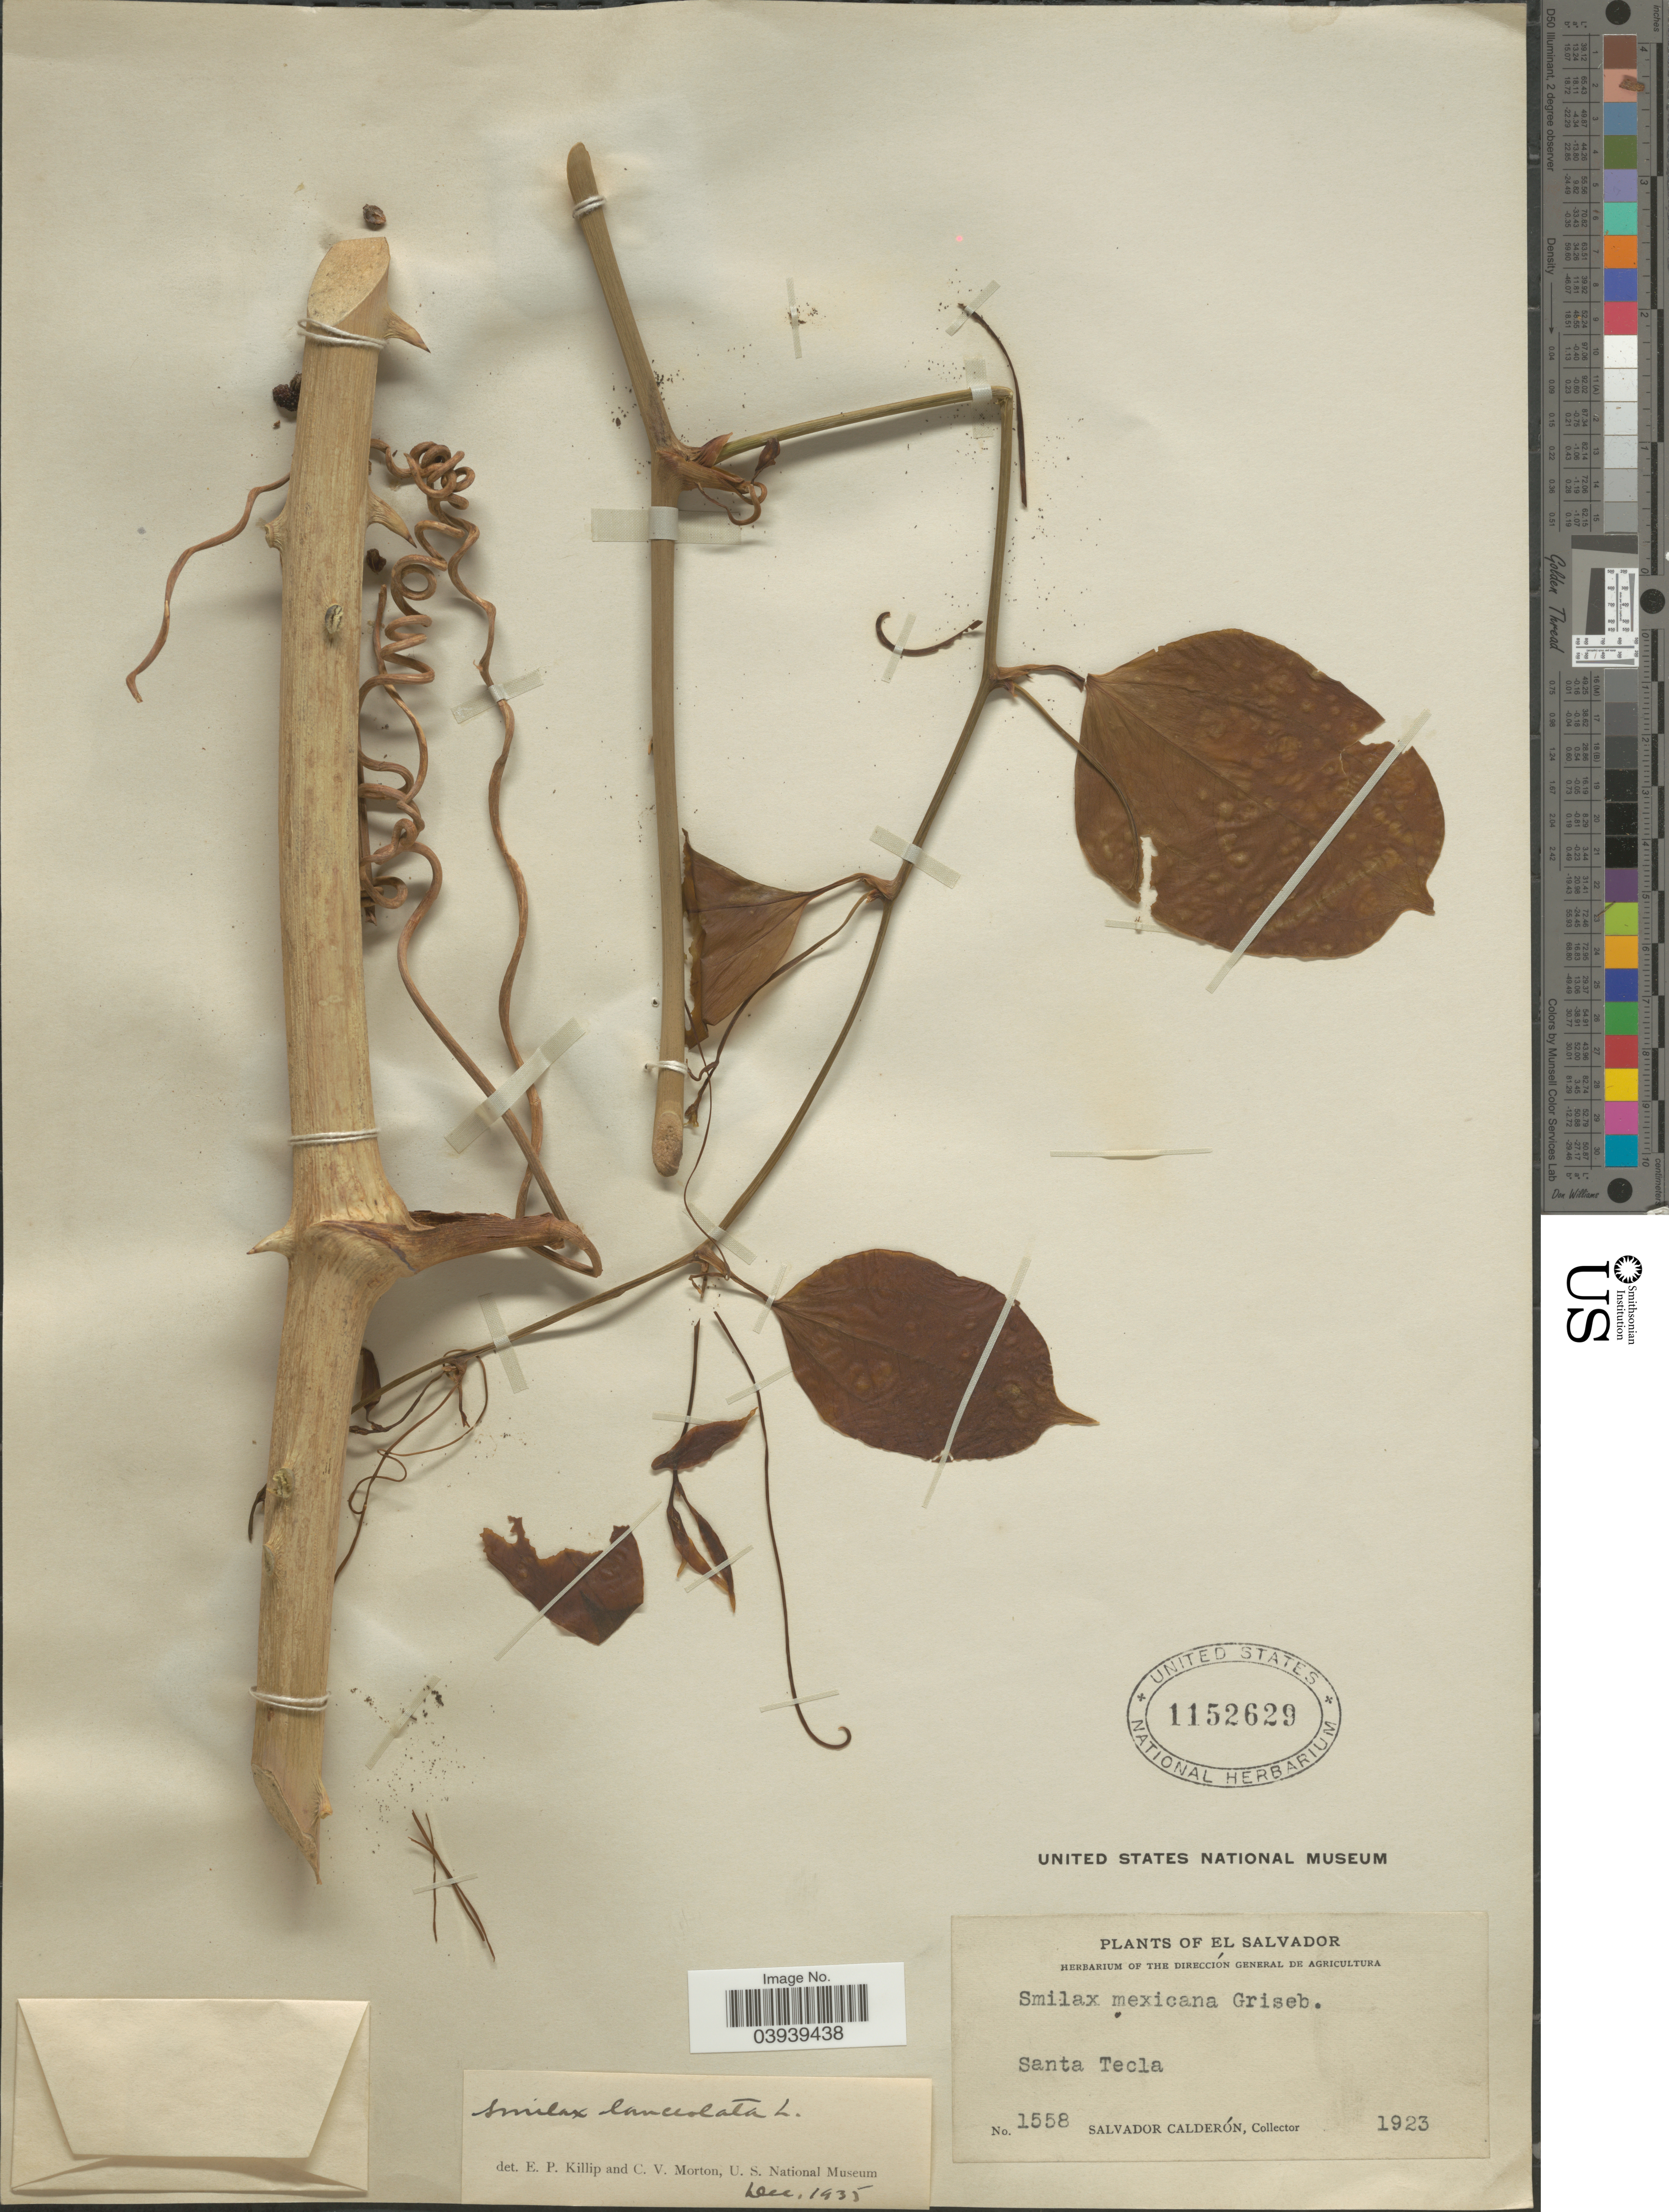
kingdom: Plantae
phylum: Tracheophyta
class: Liliopsida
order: Liliales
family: Smilacaceae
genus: Smilax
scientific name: Smilax domingensis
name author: Willd.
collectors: S. Calderón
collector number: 1558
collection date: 1923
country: El Salvador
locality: Santa Tecla.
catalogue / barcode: US 1152629